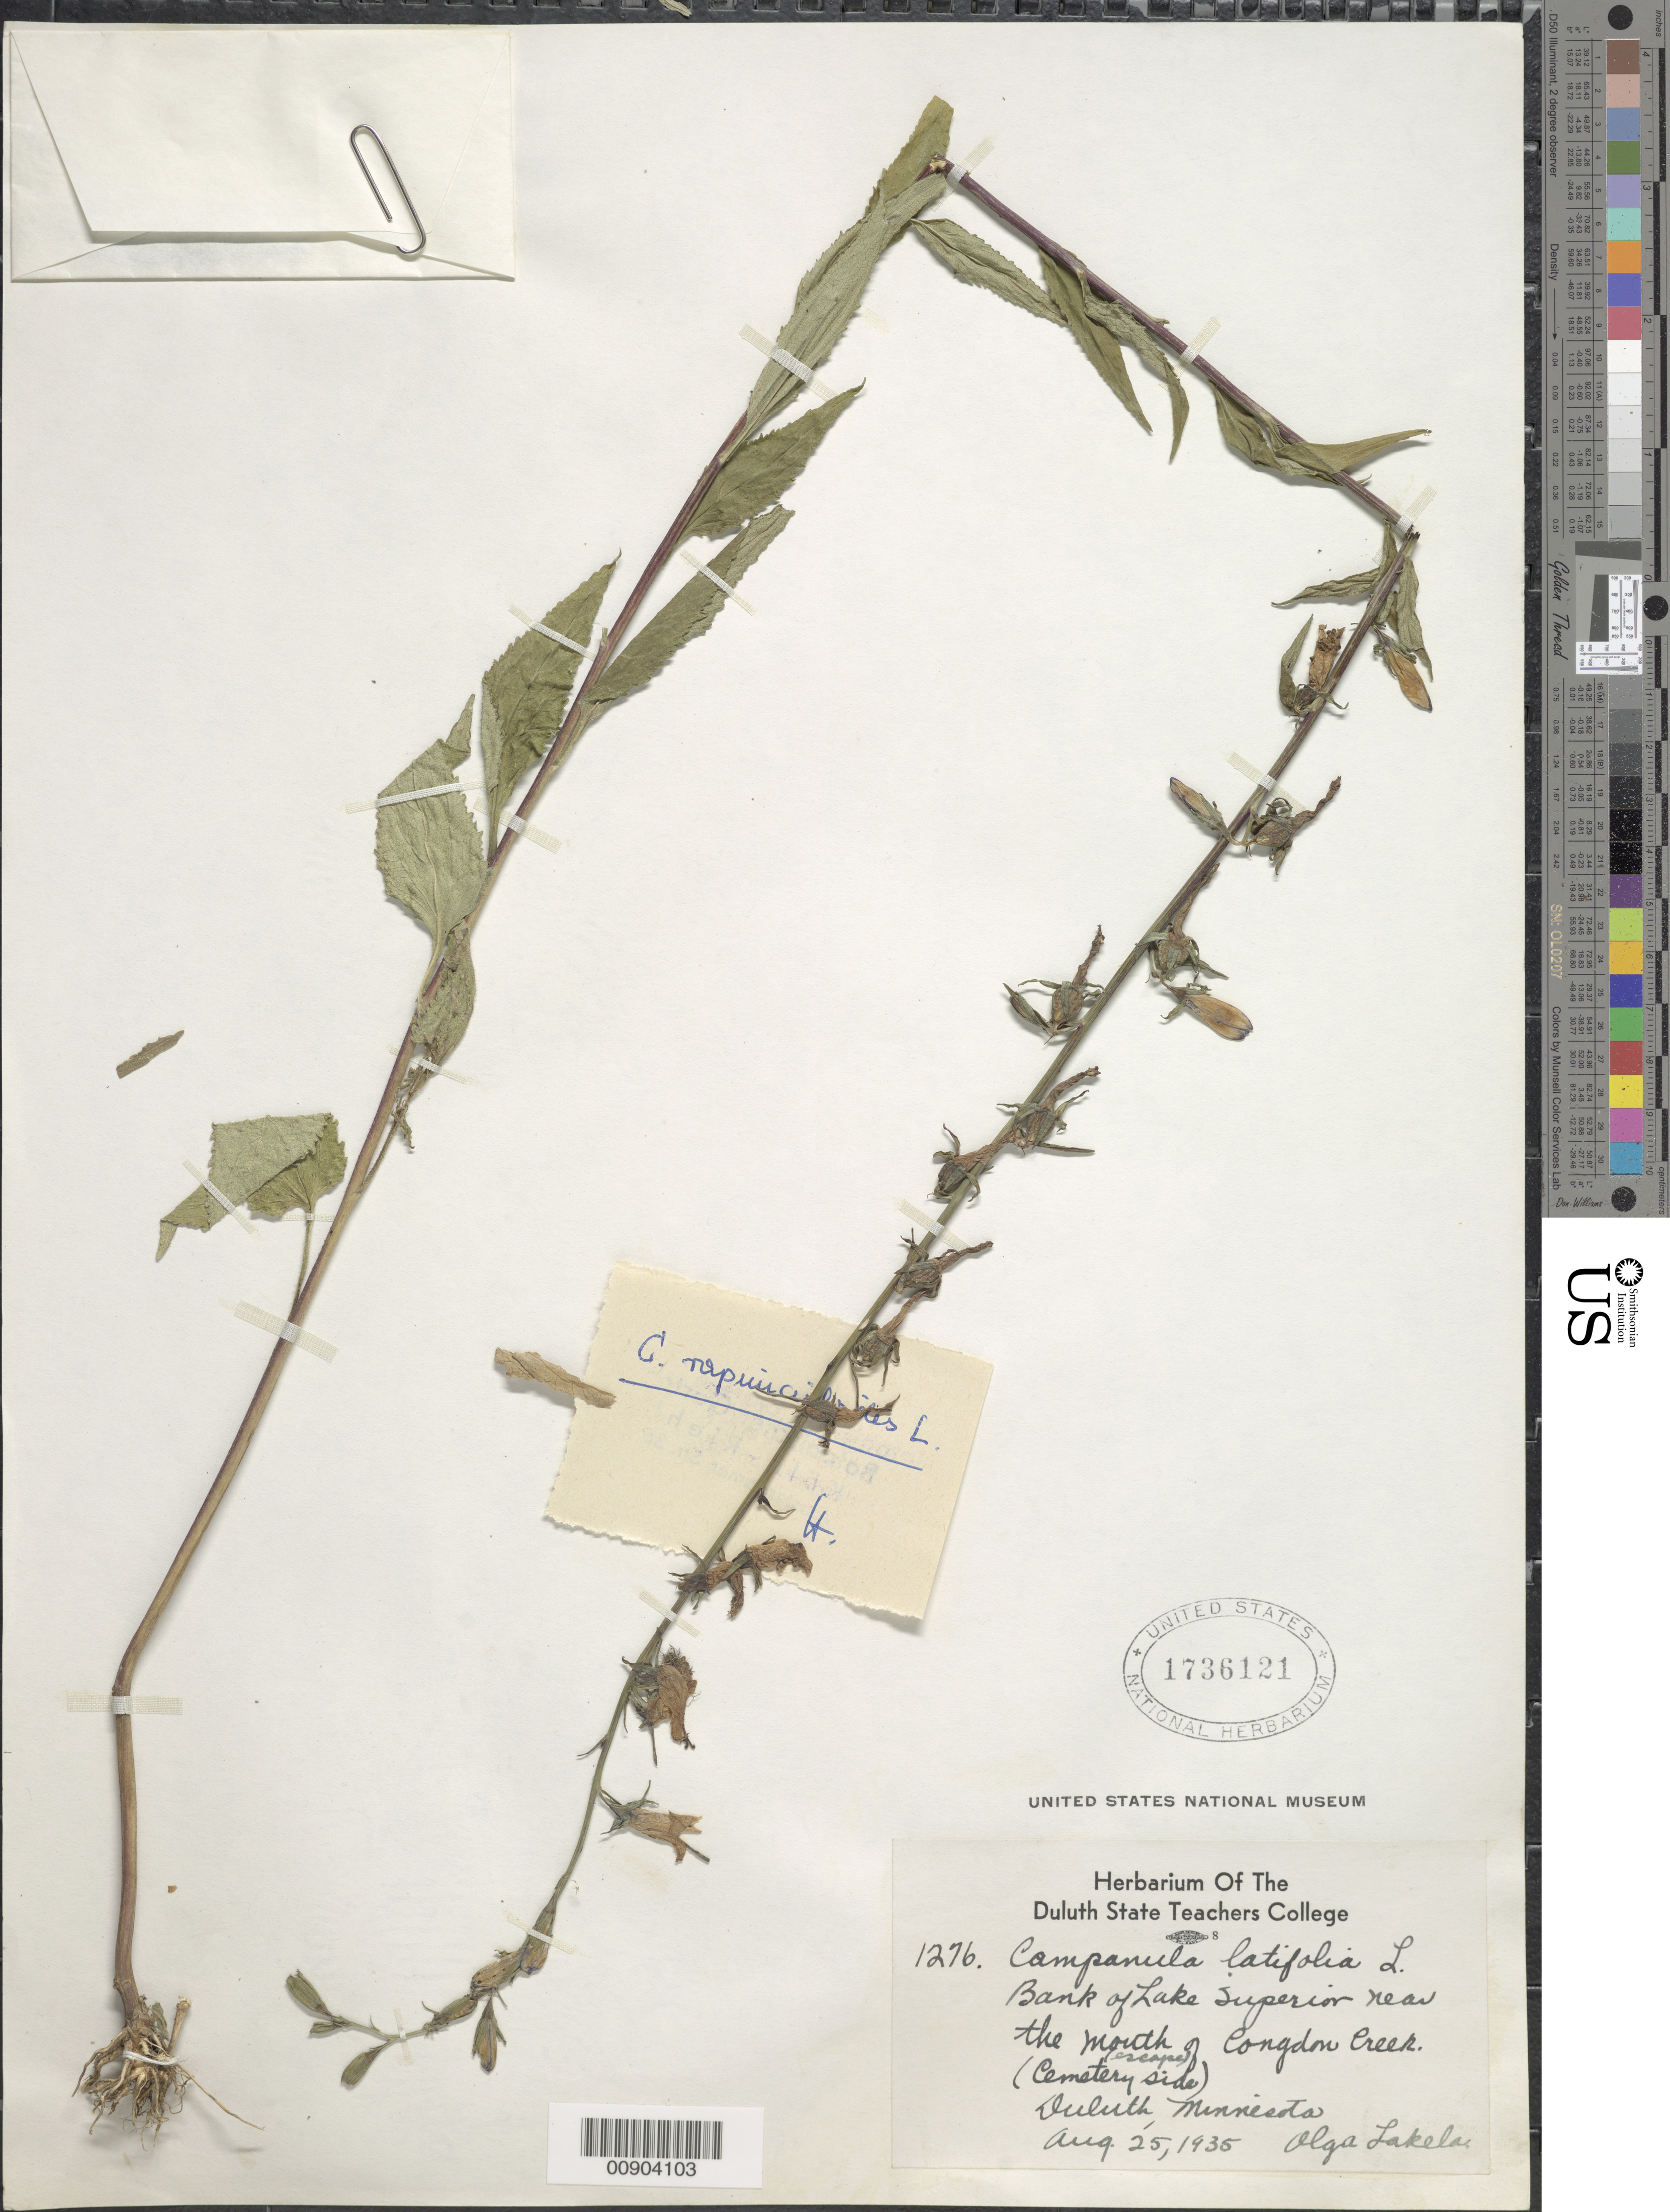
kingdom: Plantae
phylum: Tracheophyta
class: Magnoliopsida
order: Asterales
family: Campanulaceae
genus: Campanula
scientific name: Campanula rapunculoides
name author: L.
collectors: O. K. Lakela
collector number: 1276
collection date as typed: Aug. 25, 1935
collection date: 1935-08-25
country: United States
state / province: Minnesota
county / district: Saint Louis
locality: Duluth. Bank of Lake Superior near the mouth of Congdon Creek. (Cemetery side)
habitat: bank of lake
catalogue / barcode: US 1736121